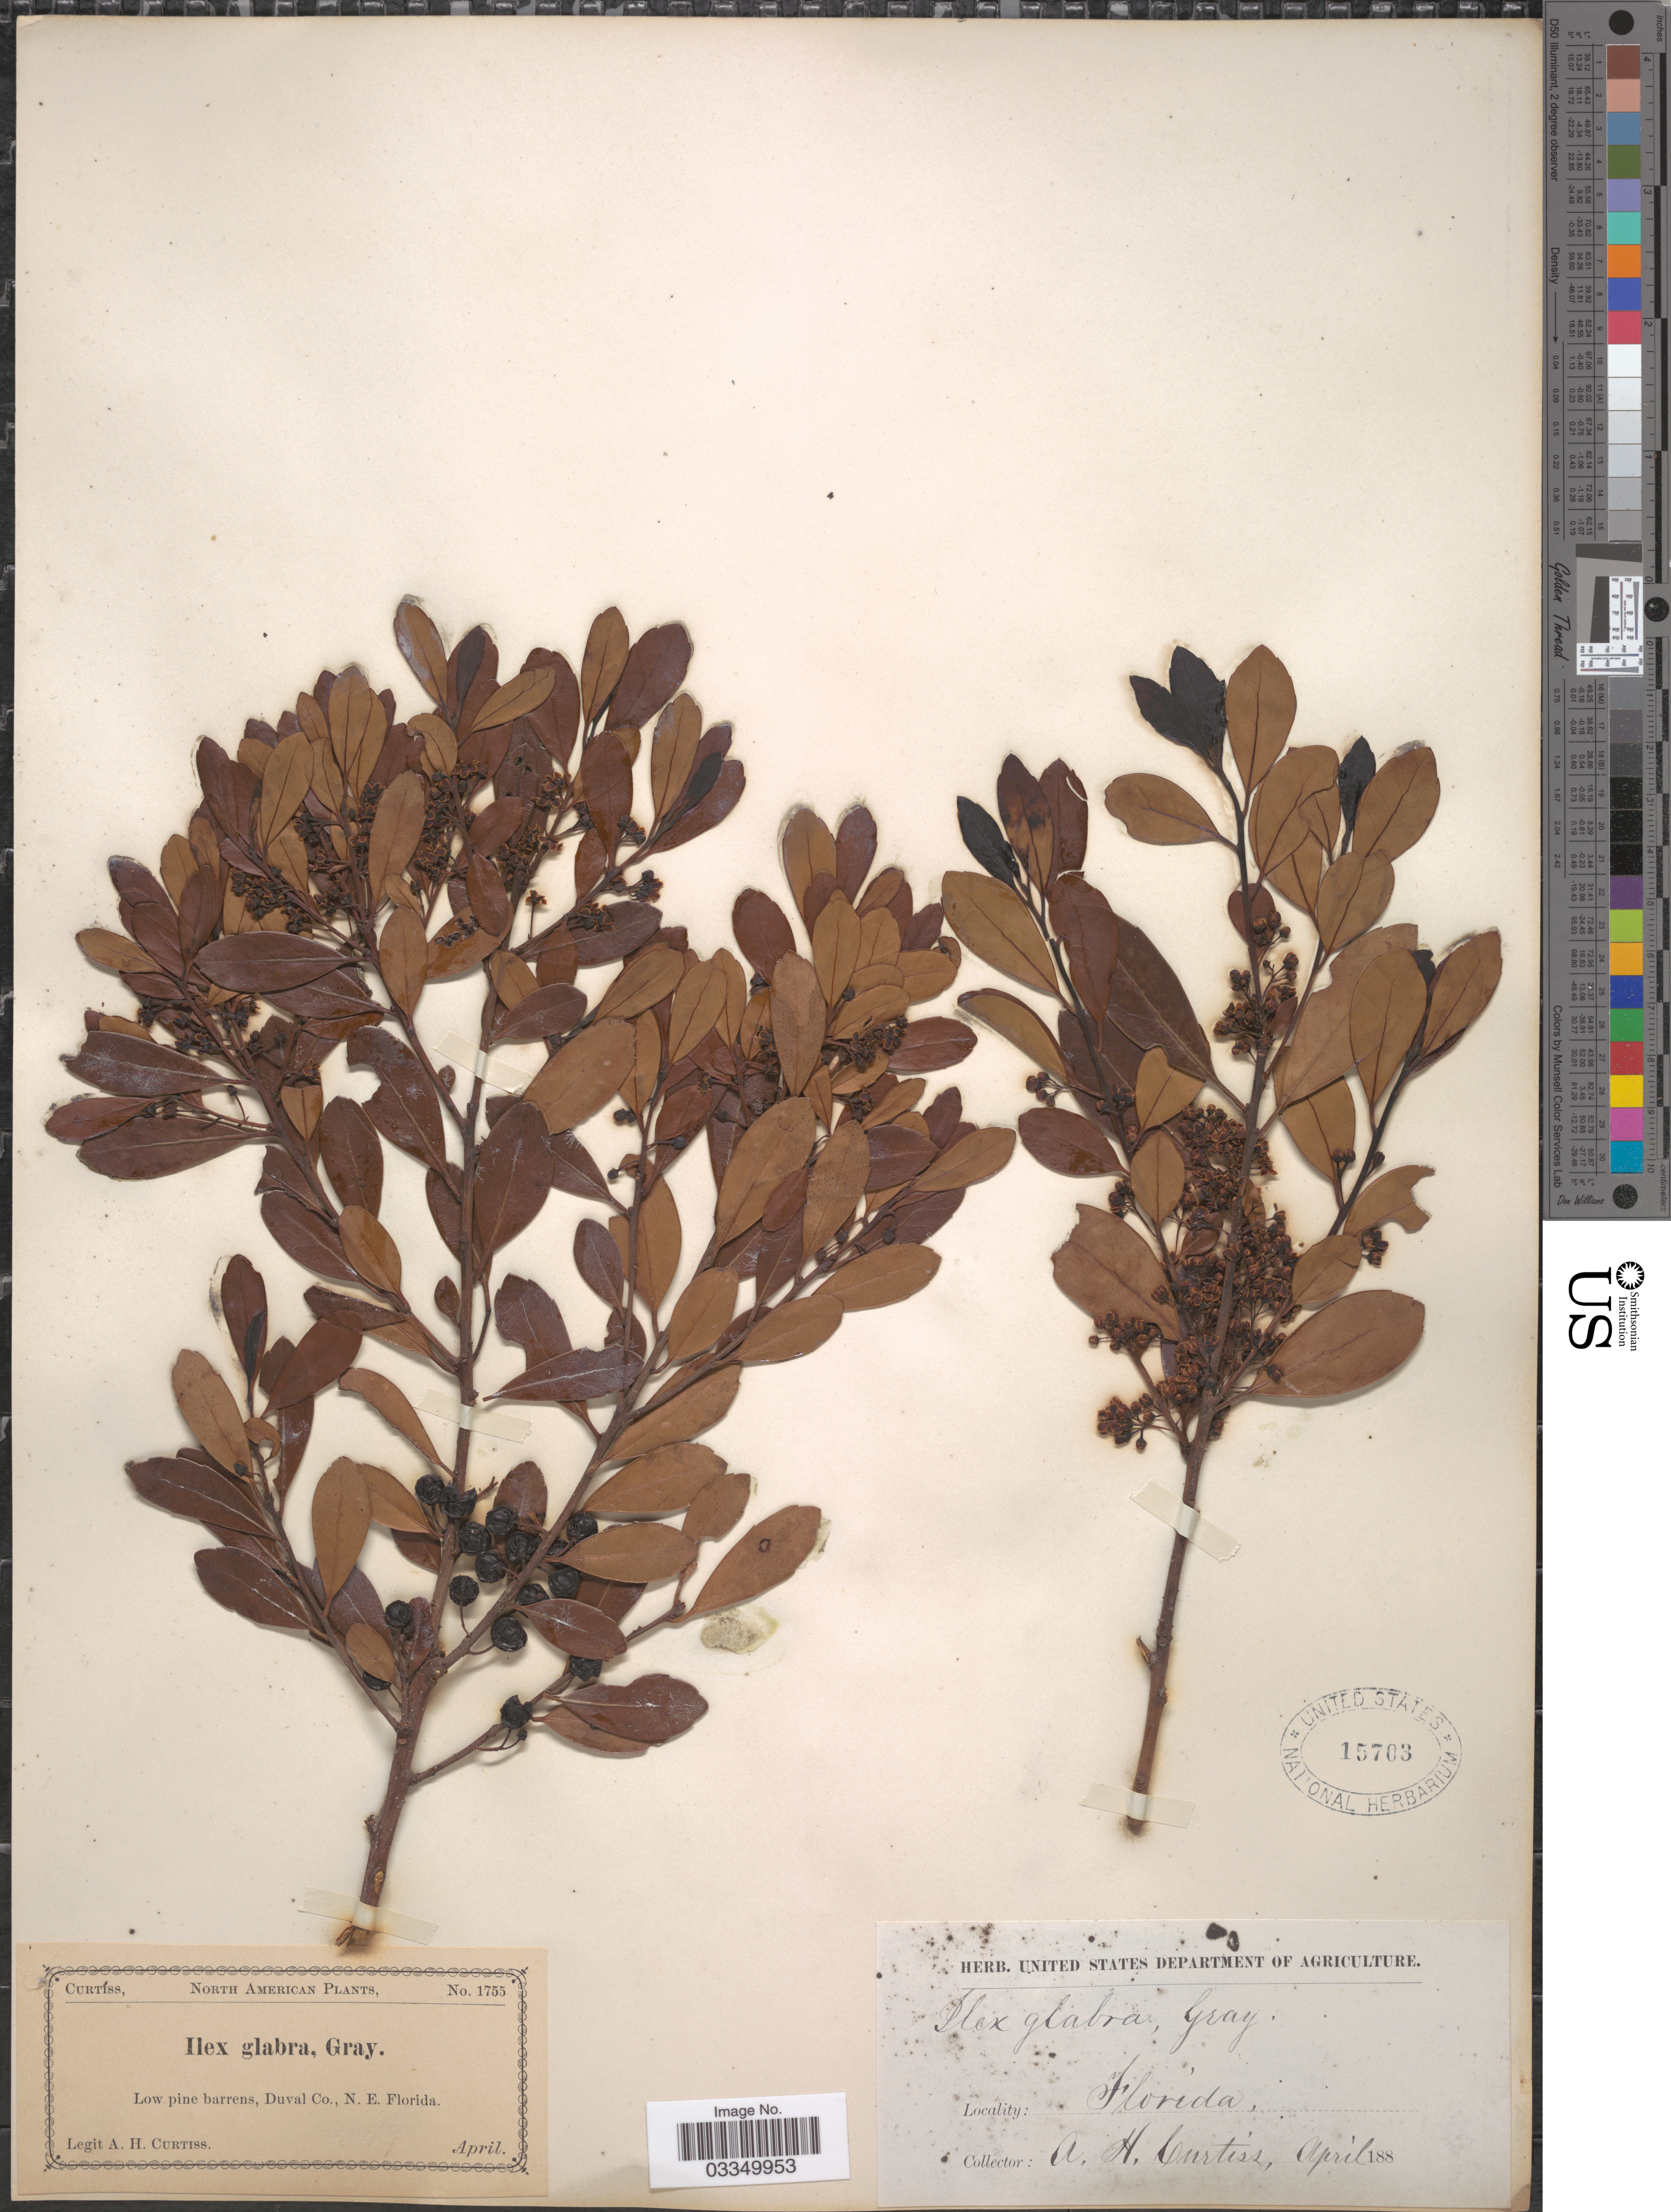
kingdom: Plantae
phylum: Tracheophyta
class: Magnoliopsida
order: Aquifoliales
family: Aquifoliaceae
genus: Ilex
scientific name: Ilex glabra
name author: (L.) A. Gray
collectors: A. H. Curtiss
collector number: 1755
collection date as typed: April 188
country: United States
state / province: Florida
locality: Duval Co., N. E. Florida.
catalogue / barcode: US 15703